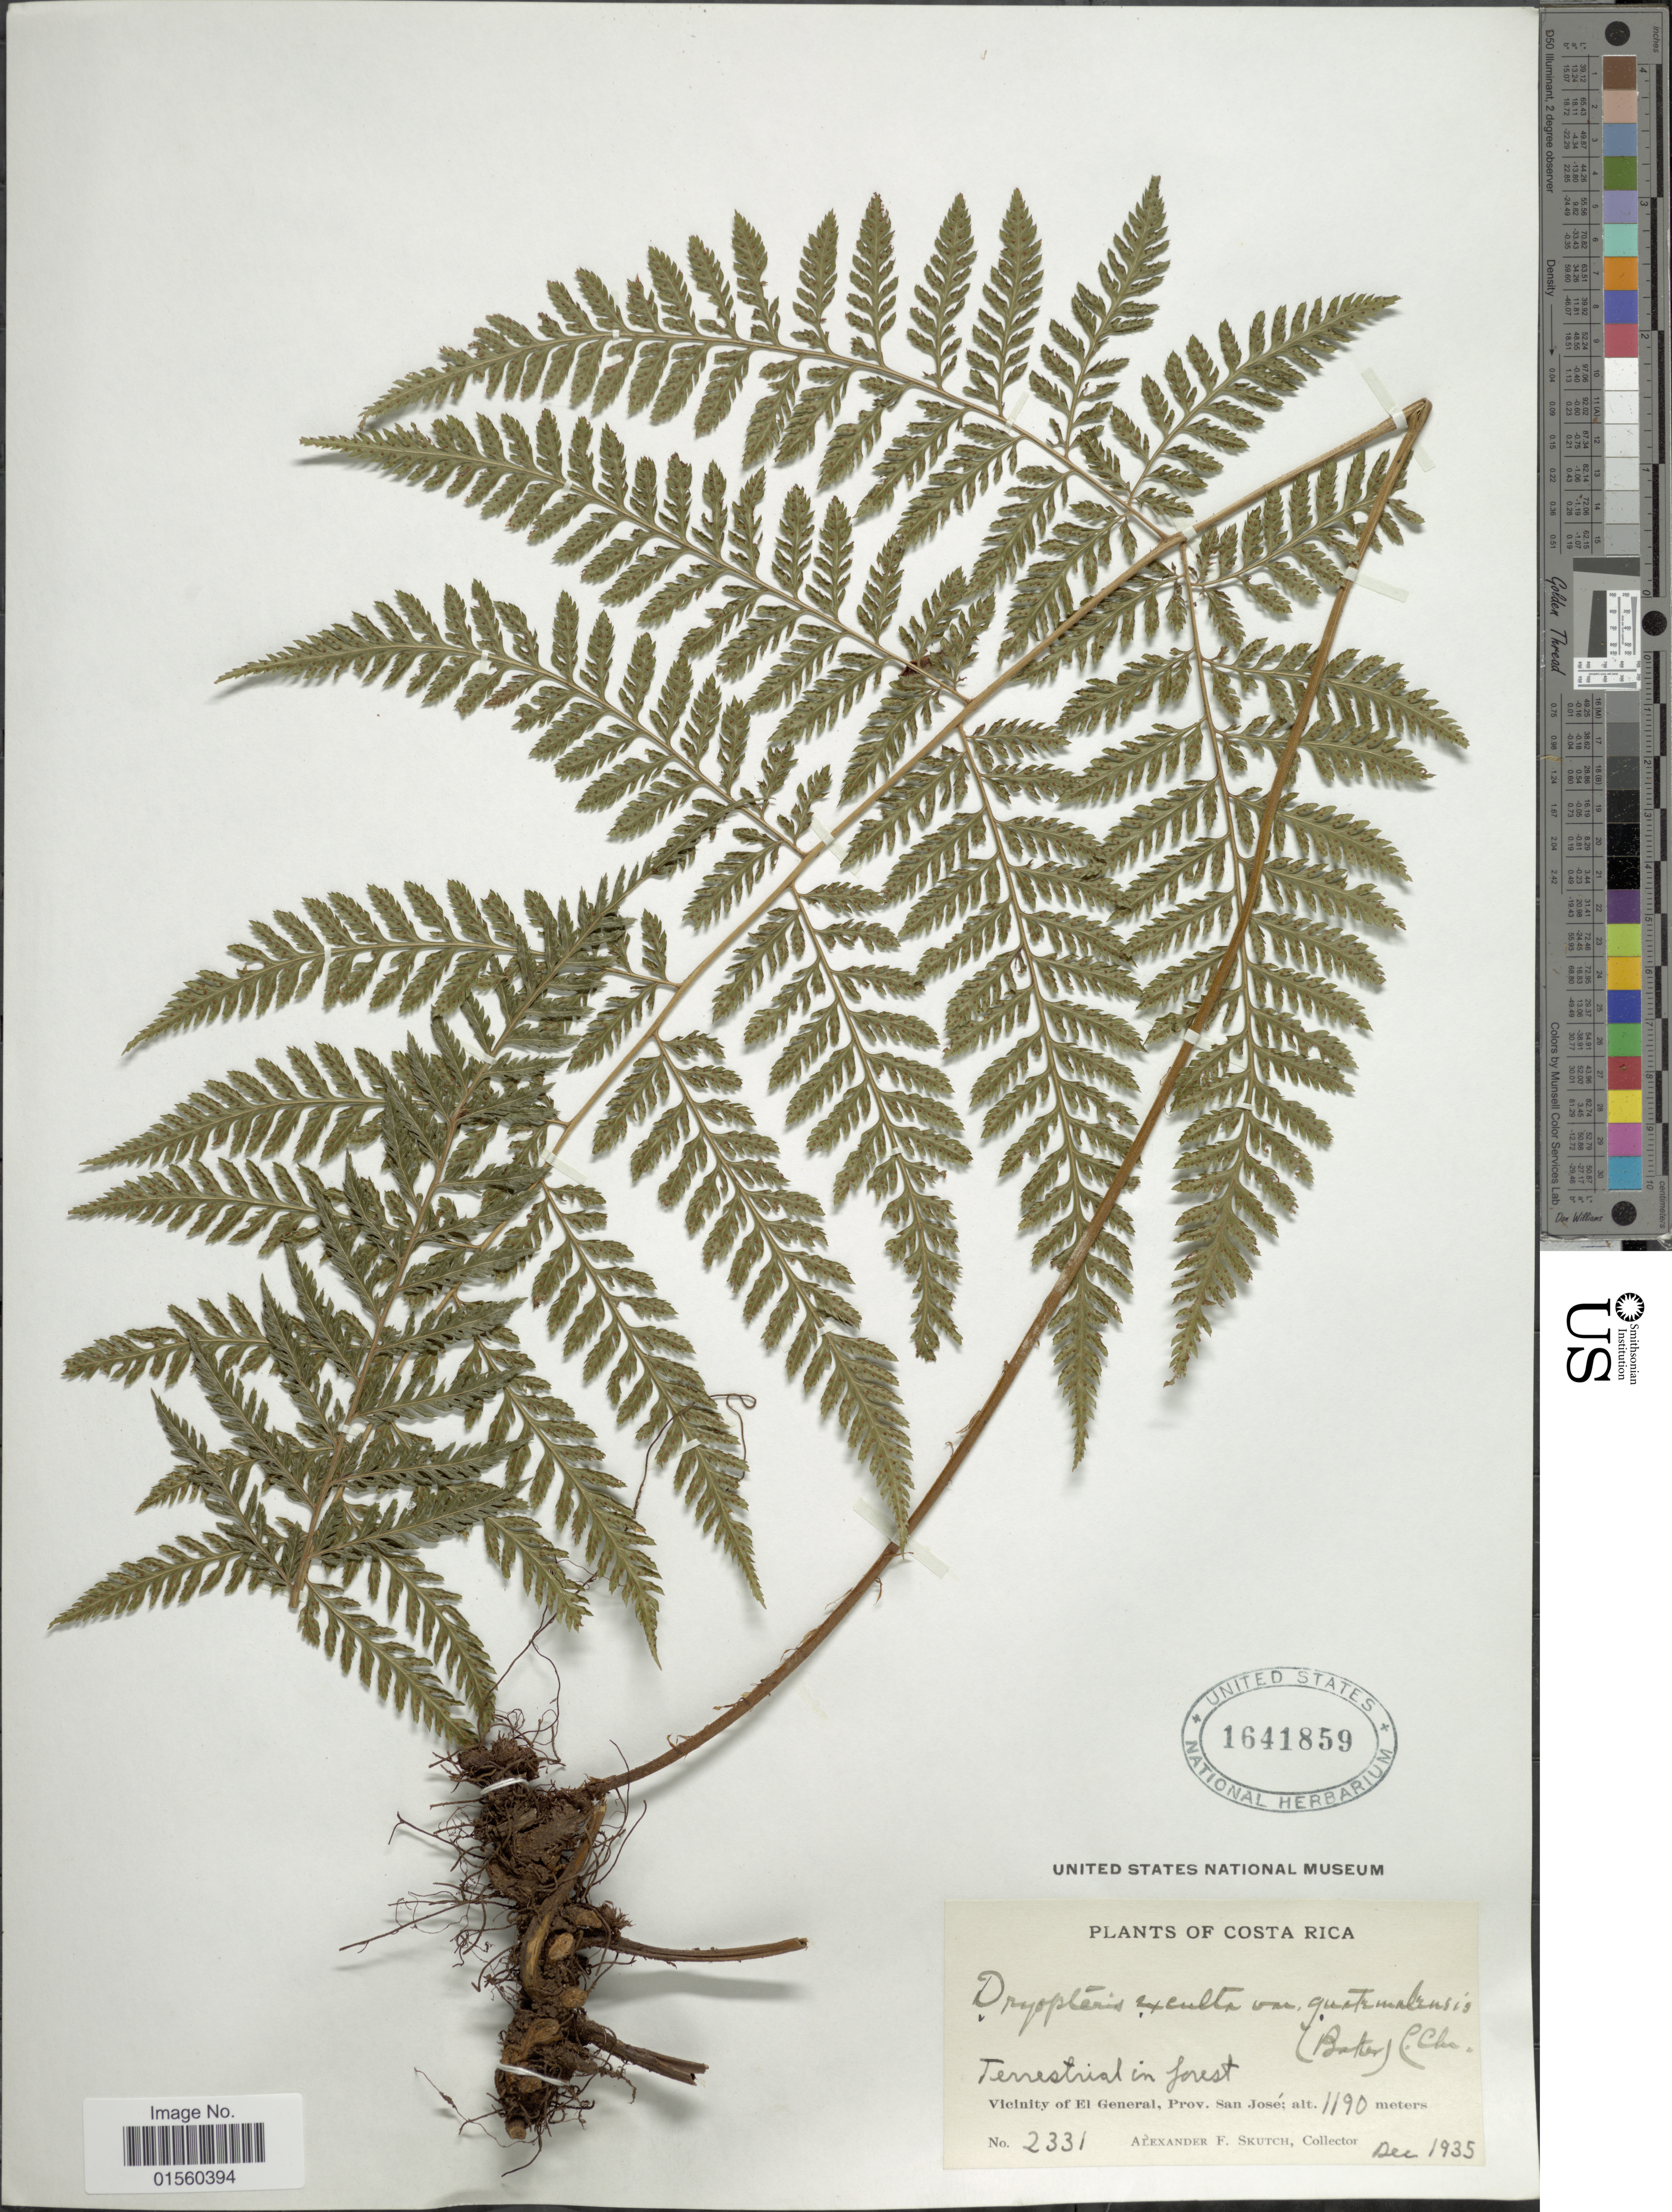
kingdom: Plantae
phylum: Tracheophyta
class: Polypodiopsida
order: Polypodiales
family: Dryopteridaceae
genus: Parapolystichum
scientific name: Parapolystichum excultum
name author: (Mett.) Labiak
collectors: A. F. Skutch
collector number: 2331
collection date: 1935-12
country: Costa Rica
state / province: San José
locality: Vicinity of El General, Prov. San Jose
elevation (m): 1190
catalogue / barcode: US 1641859